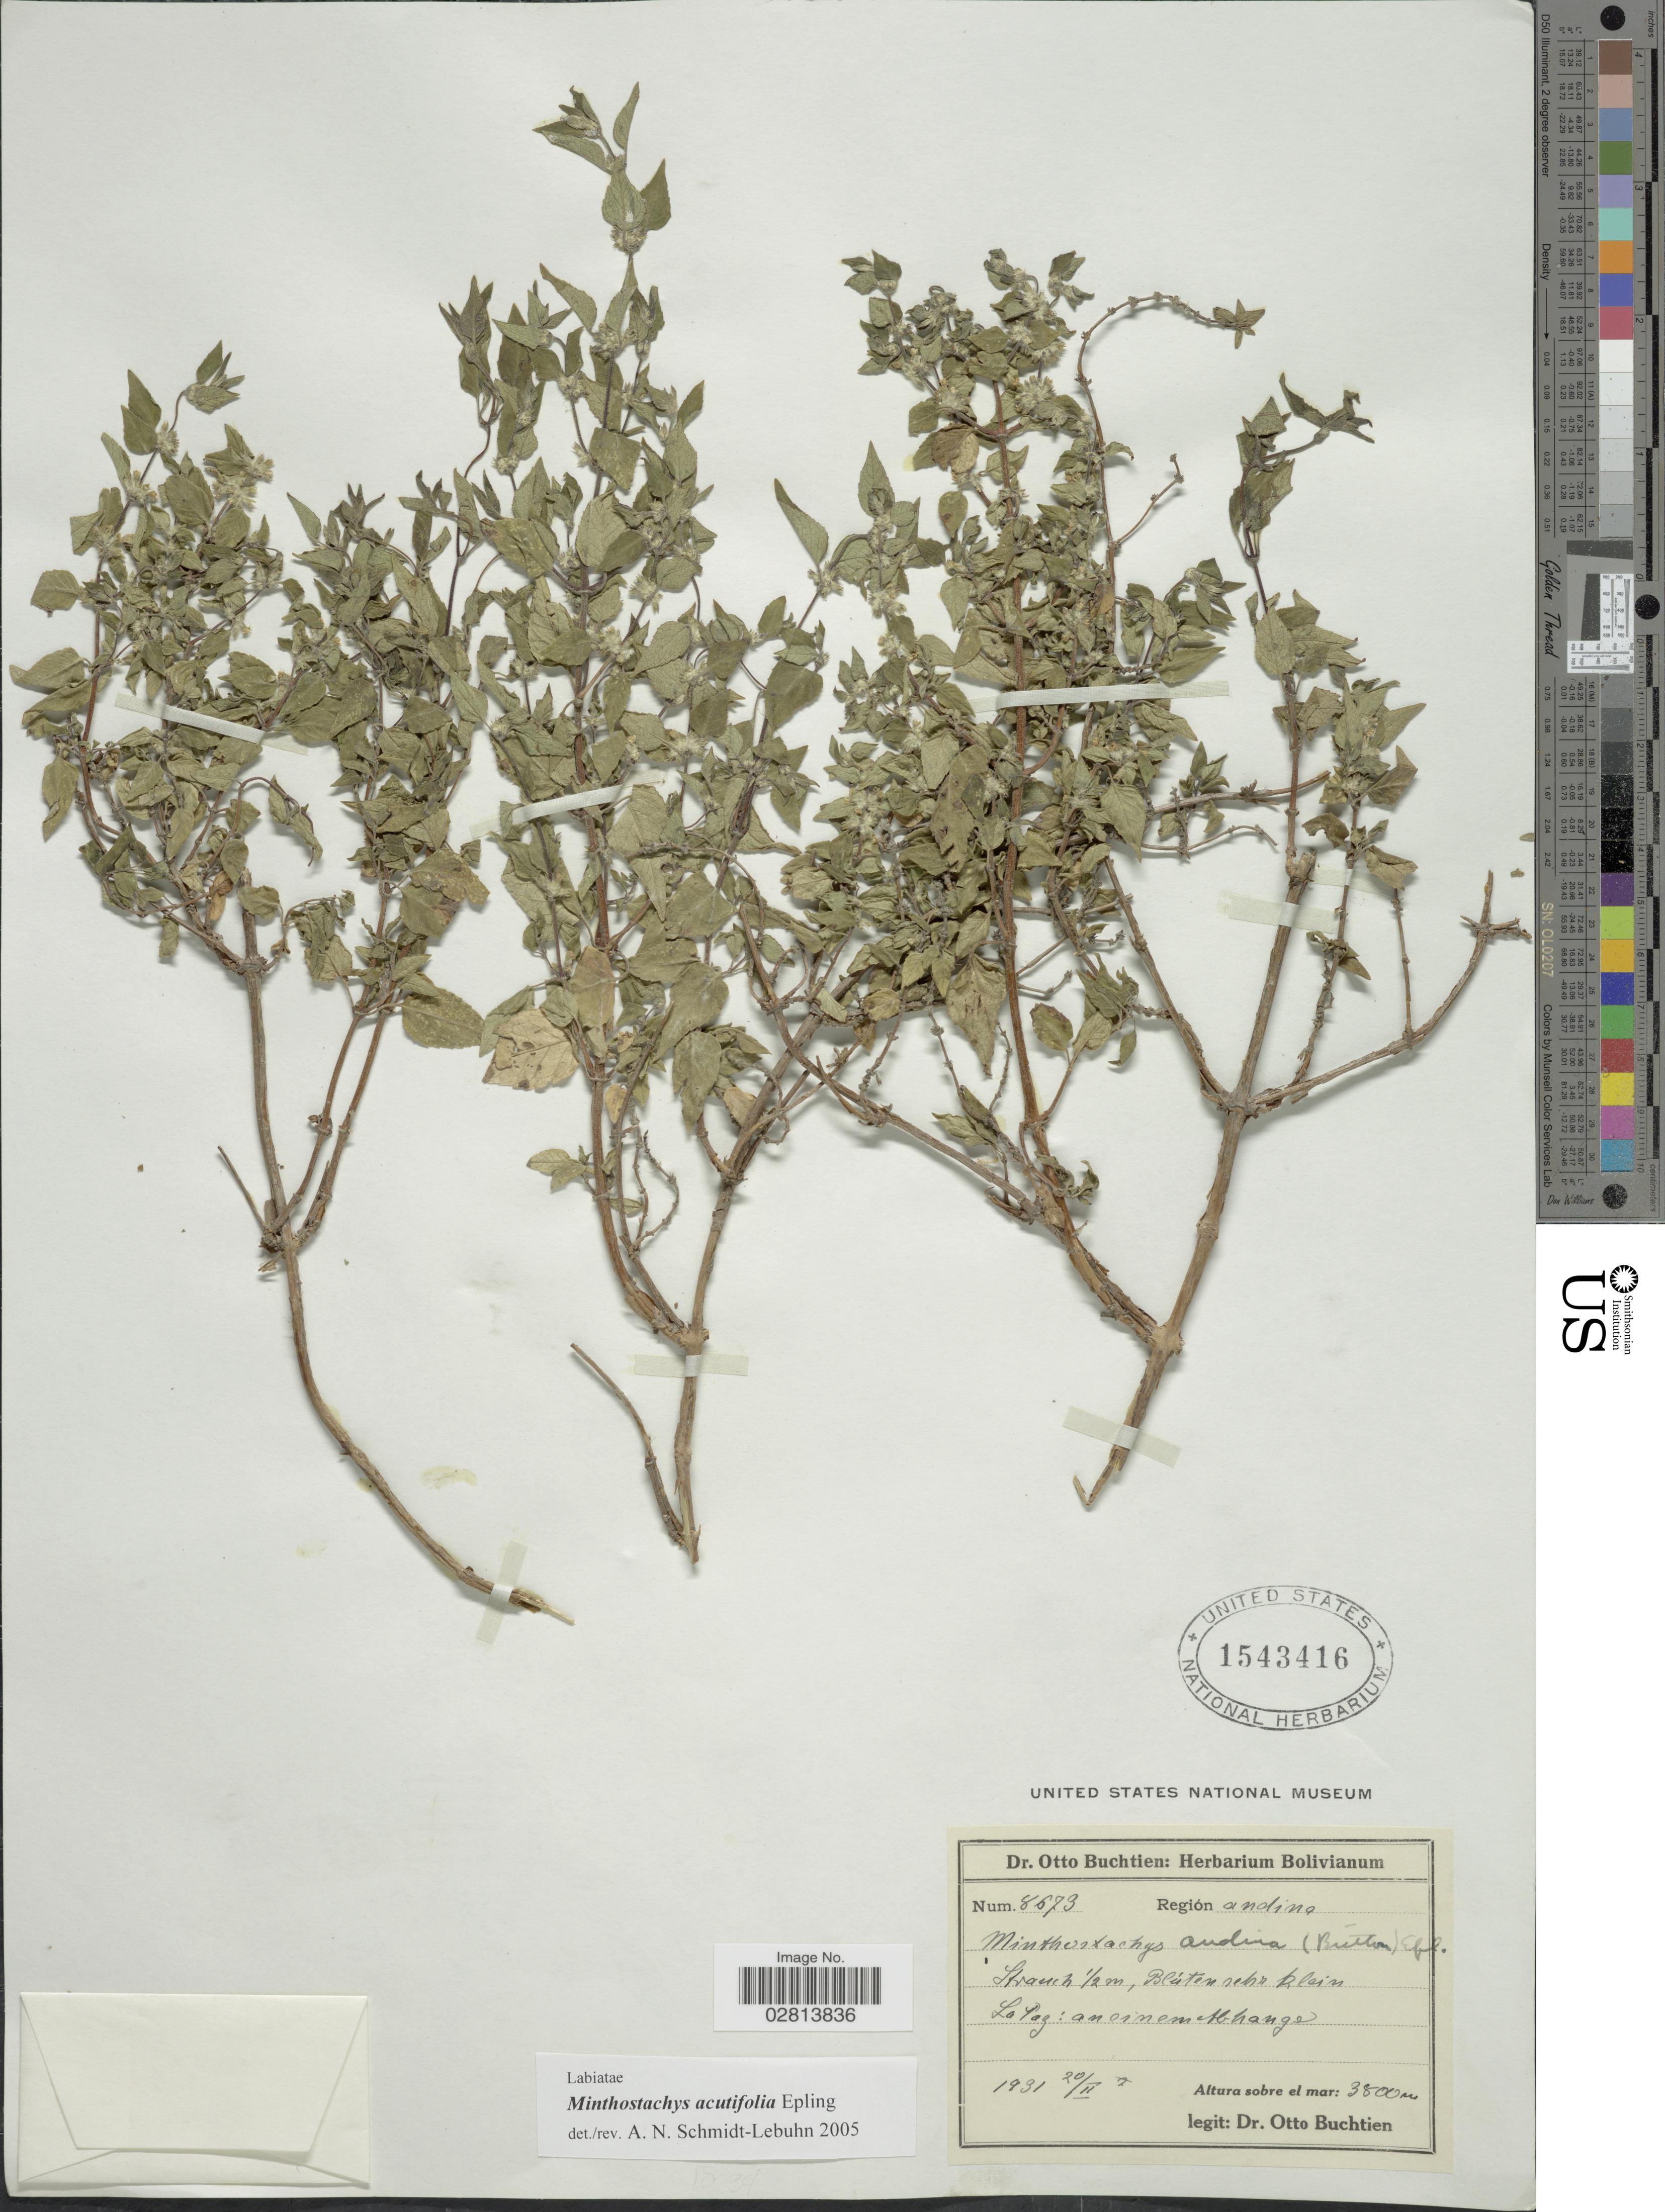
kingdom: Plantae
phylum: Tracheophyta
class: Magnoliopsida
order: Lamiales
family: Lamiaceae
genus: Minthostachys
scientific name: Minthostachys acutifolia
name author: Epling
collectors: O. Buchtien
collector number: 8673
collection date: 1931-02-20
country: Bolivia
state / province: La Paz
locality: Región andina. aneinem Abhange.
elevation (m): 3800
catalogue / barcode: US 1543416